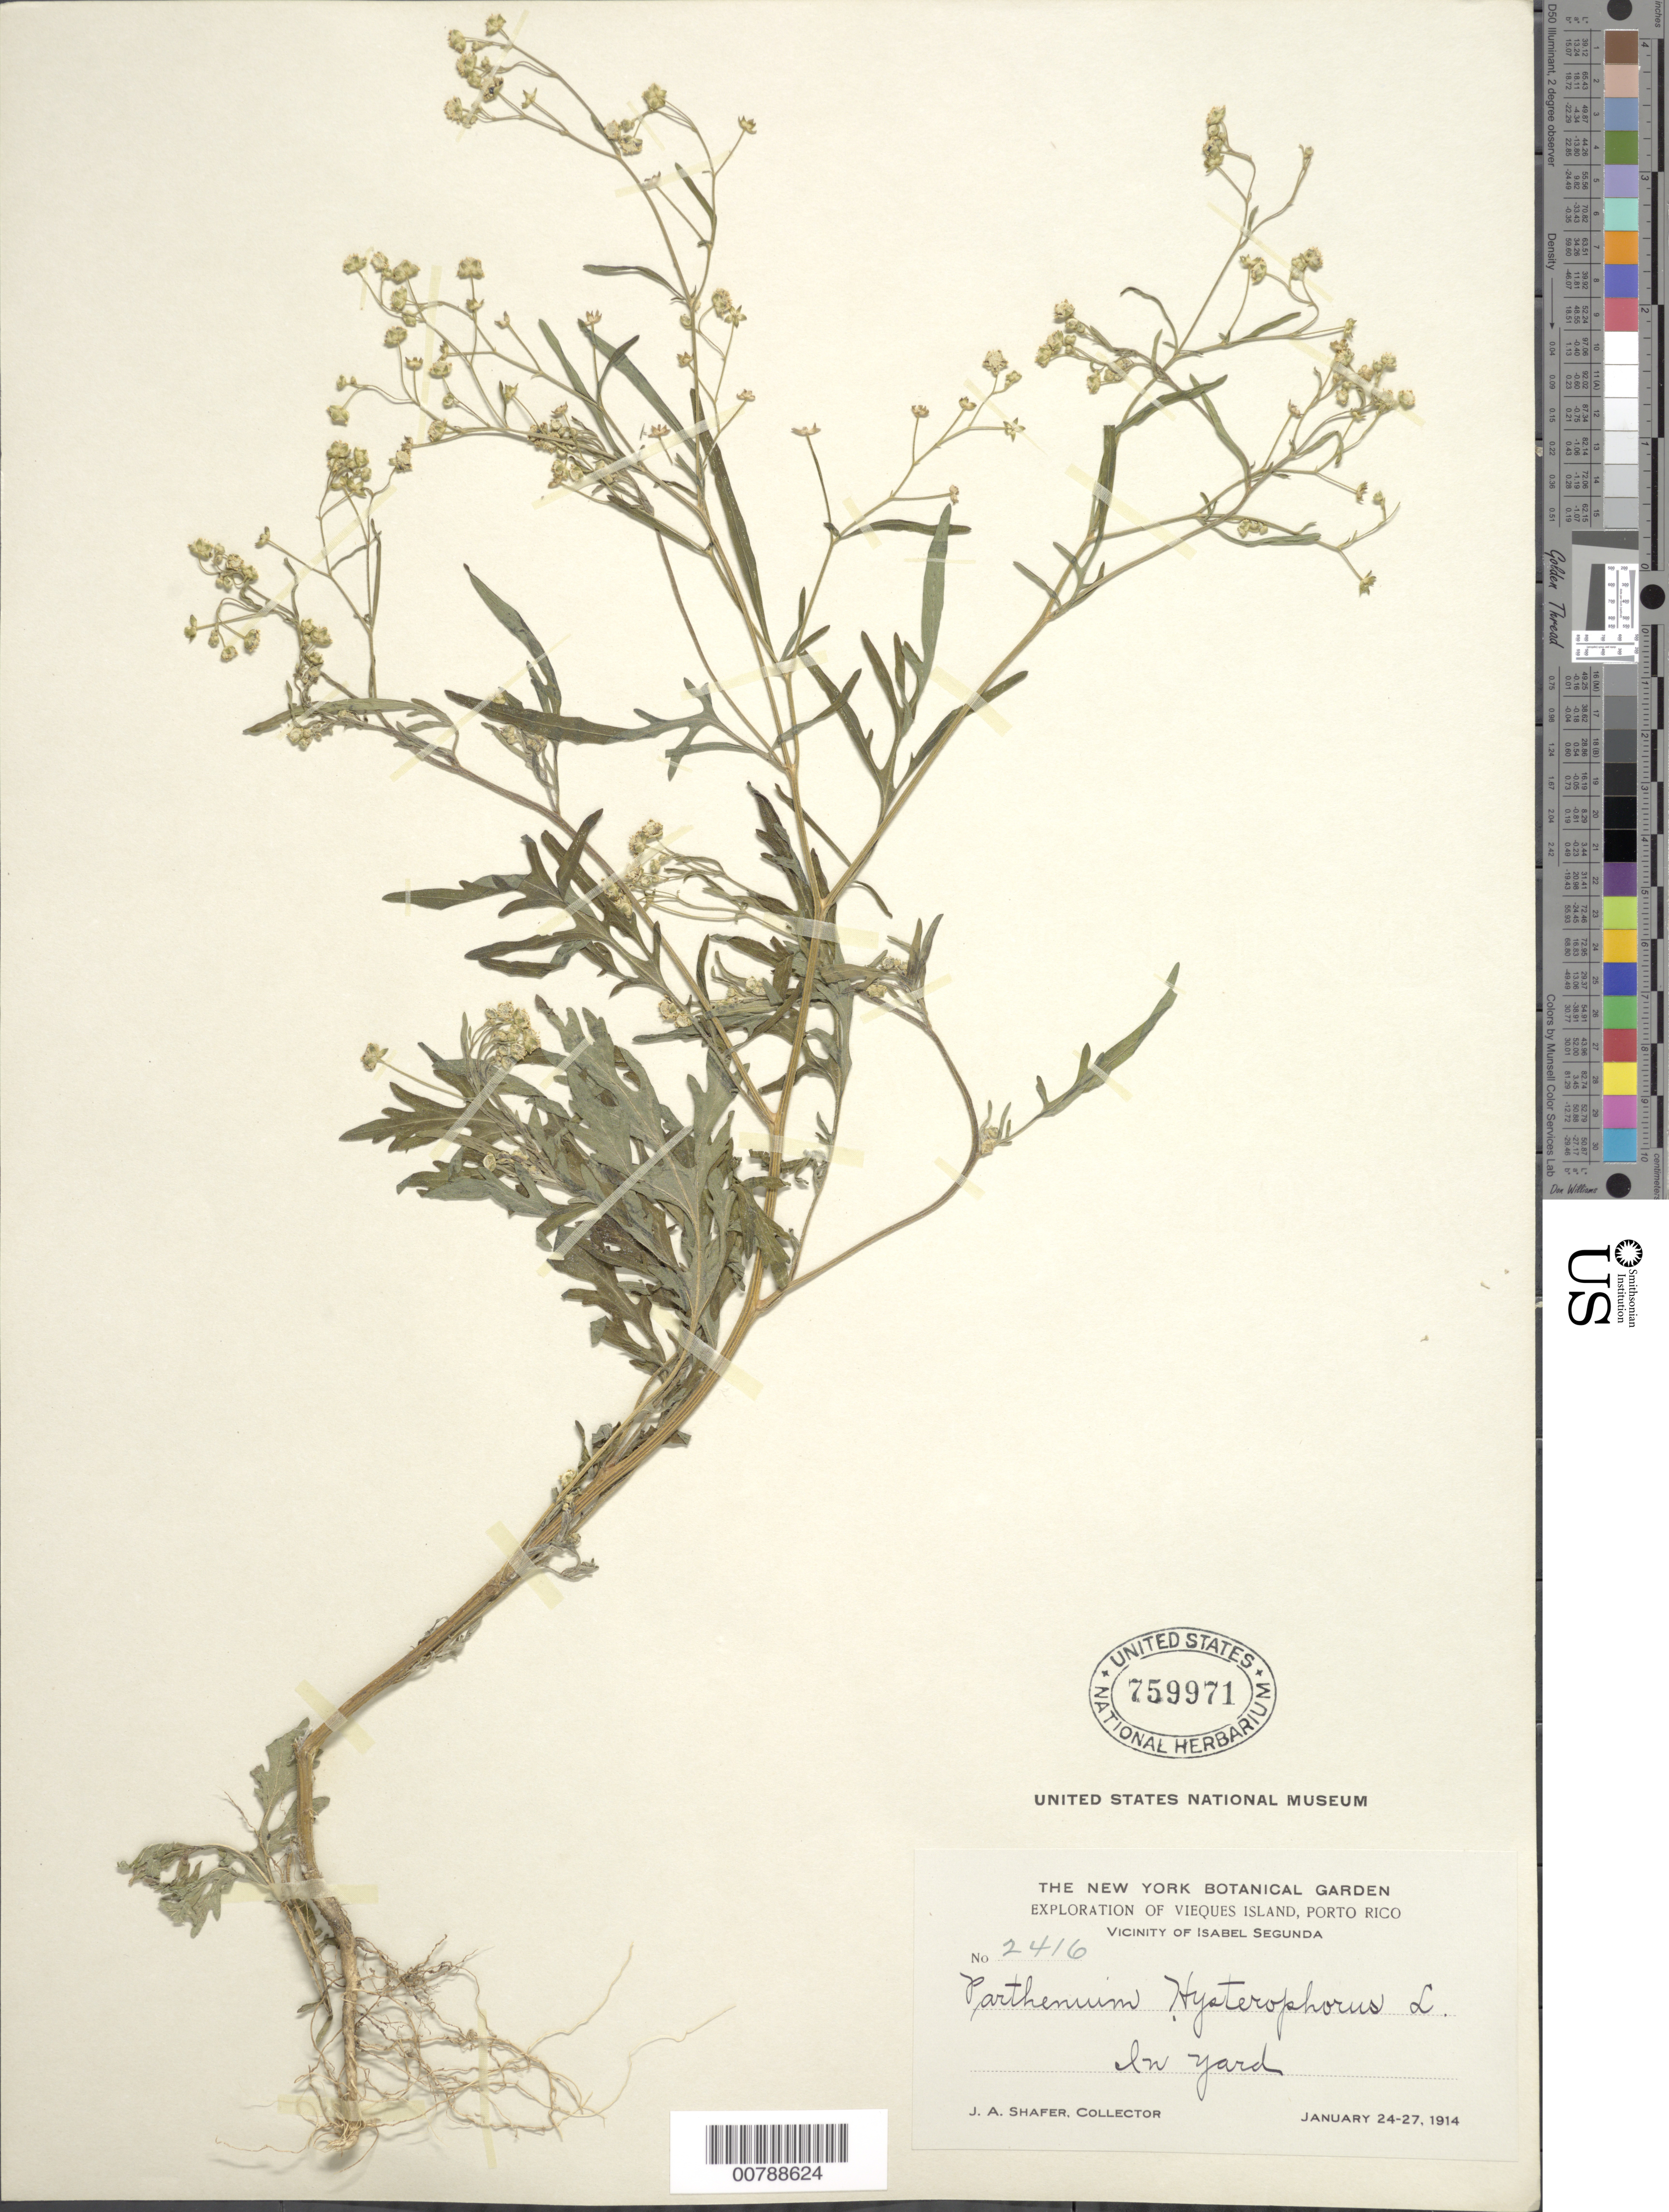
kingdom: Plantae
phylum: Tracheophyta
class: Magnoliopsida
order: Asterales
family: Asteraceae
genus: Parthenium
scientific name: Parthenium hysterophorus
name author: L.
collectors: J. A. Shafer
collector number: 2416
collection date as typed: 24 Jan 1914 to 27 Jan 1914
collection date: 1914-01-24/1914-01-27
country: Puerto Rico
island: Vieques I.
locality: Vicinity of Isabel Segunda, in yard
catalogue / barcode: US 759971